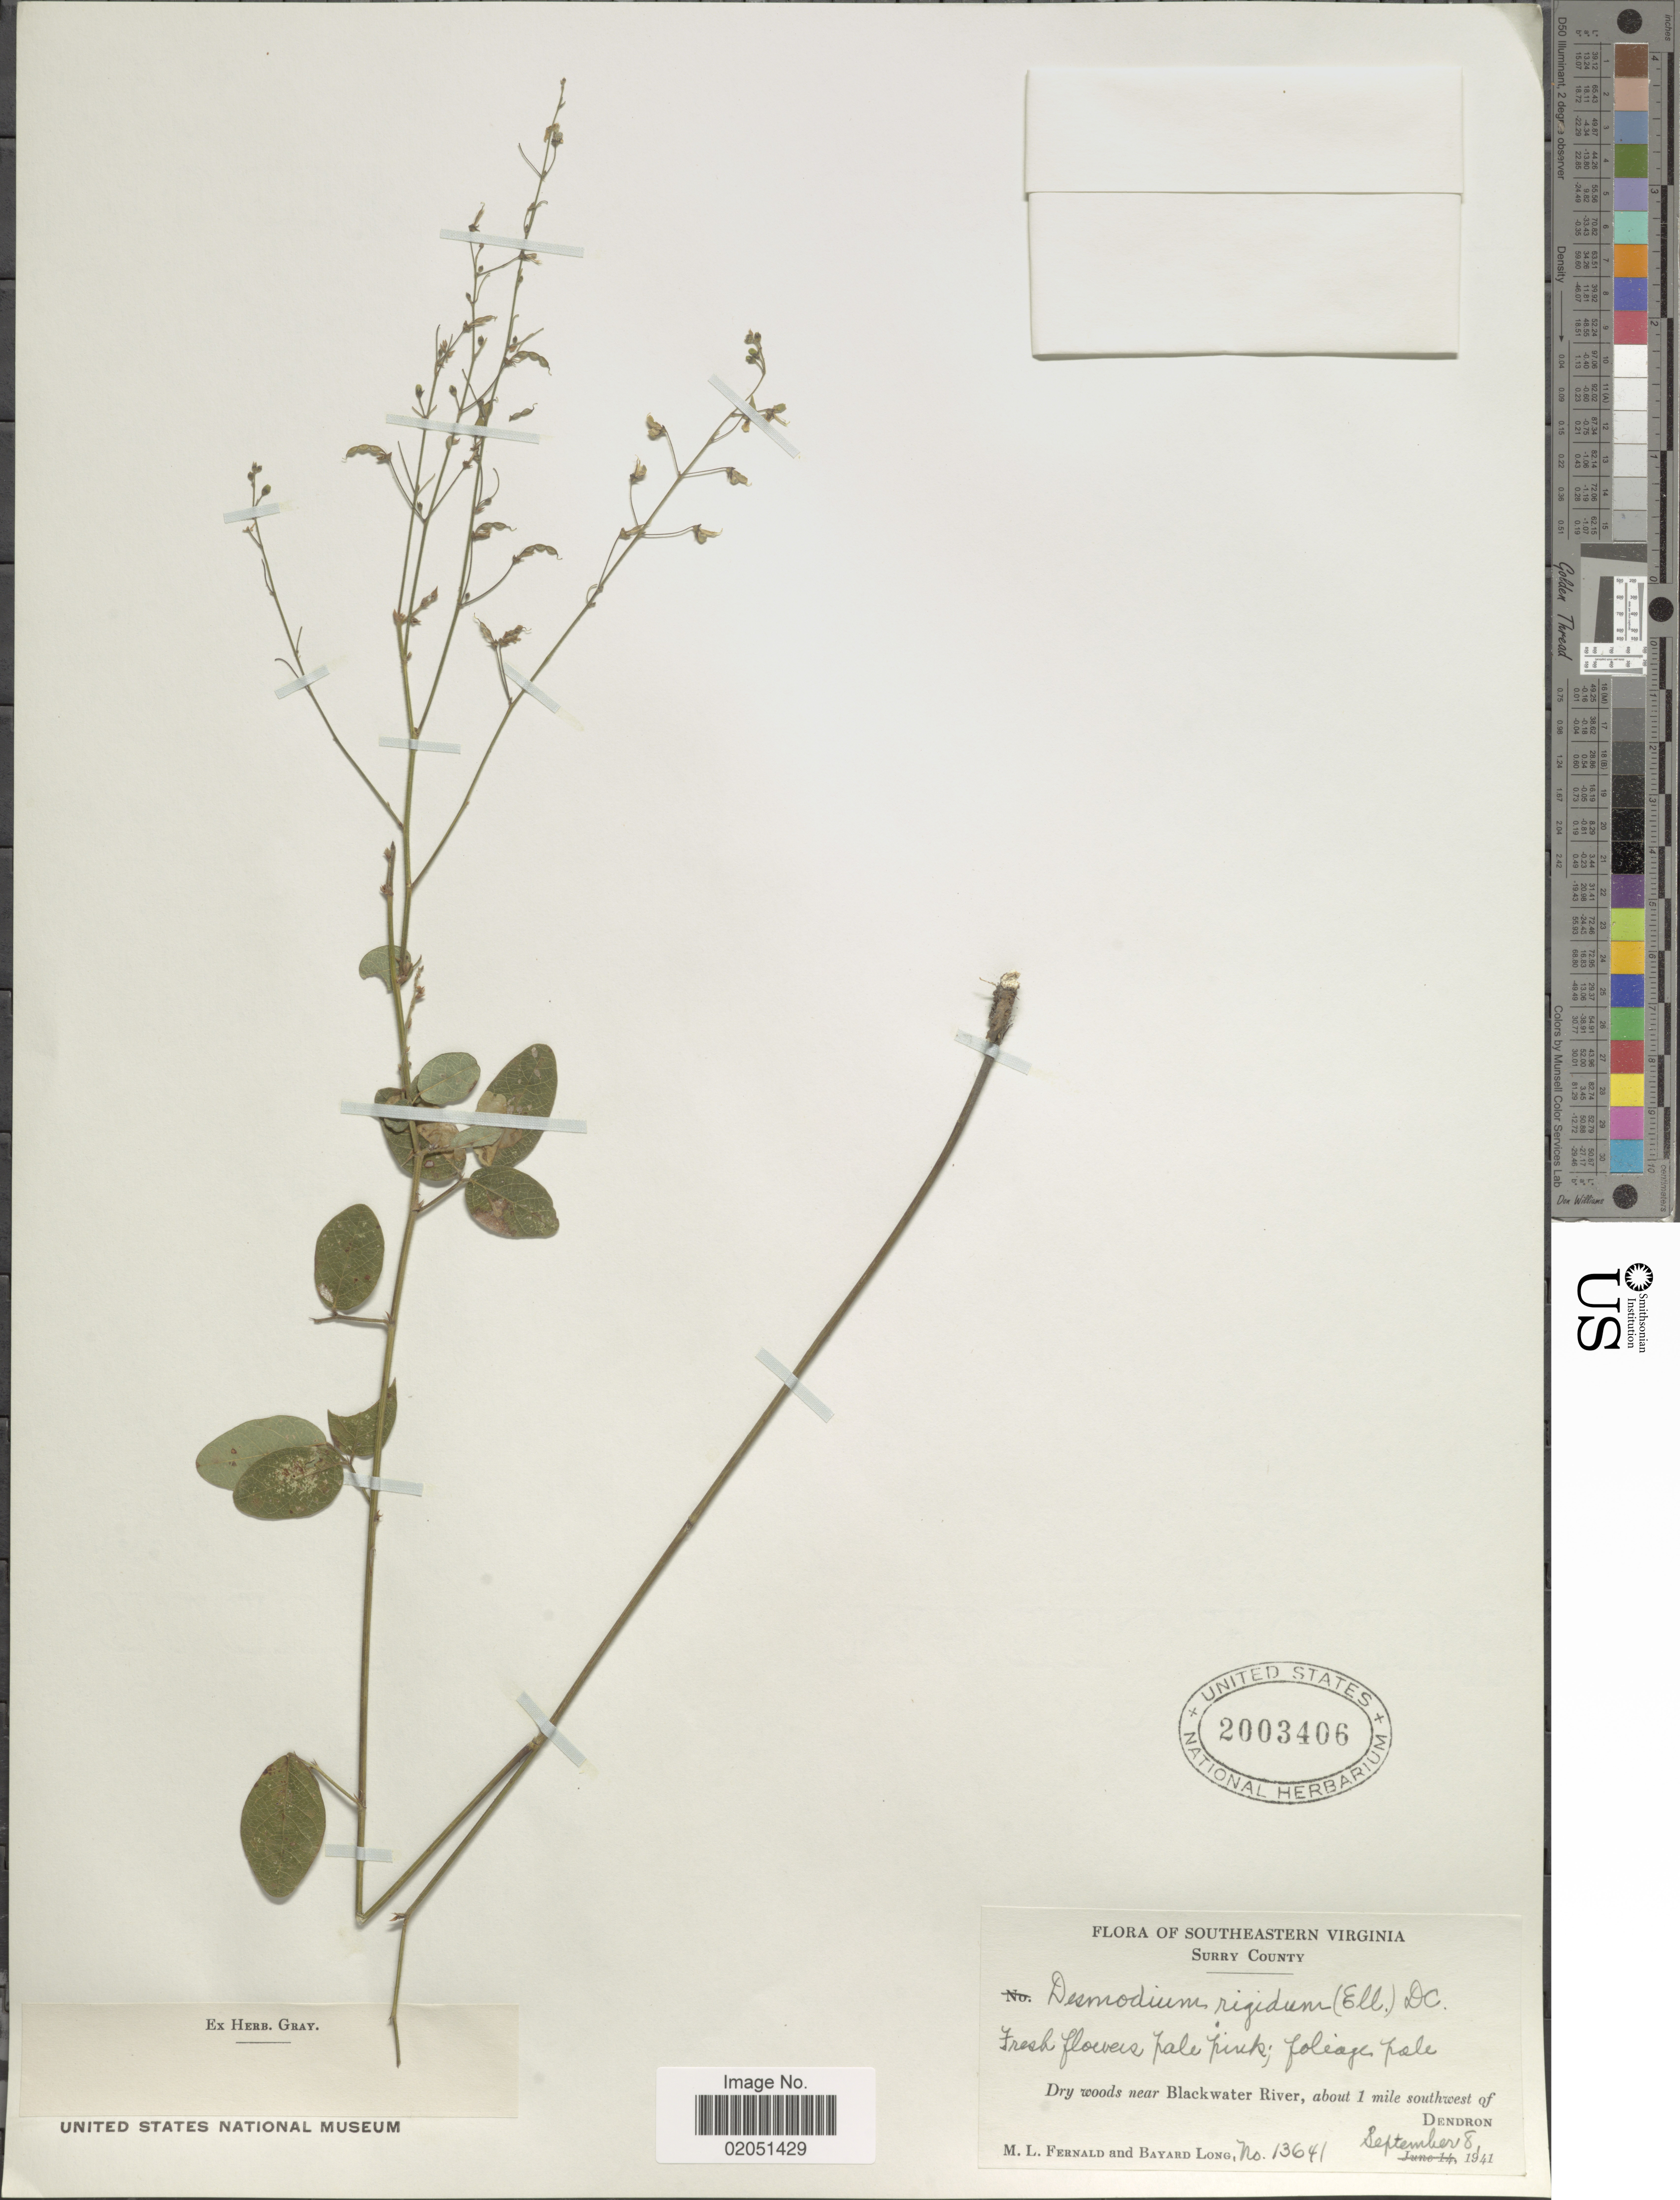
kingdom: Plantae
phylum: Tracheophyta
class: Magnoliopsida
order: Fabales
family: Fabaceae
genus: Desmodium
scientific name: Desmodium rigidum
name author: (Elliott) DC.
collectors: M. L. Fernald & B. Long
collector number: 13641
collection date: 1941-09-08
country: United States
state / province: Ohio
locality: Southeastern Virginia, Surry County, dry woods near Blackwater River, about 1 mile southwest of Dendron.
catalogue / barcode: US 2003406